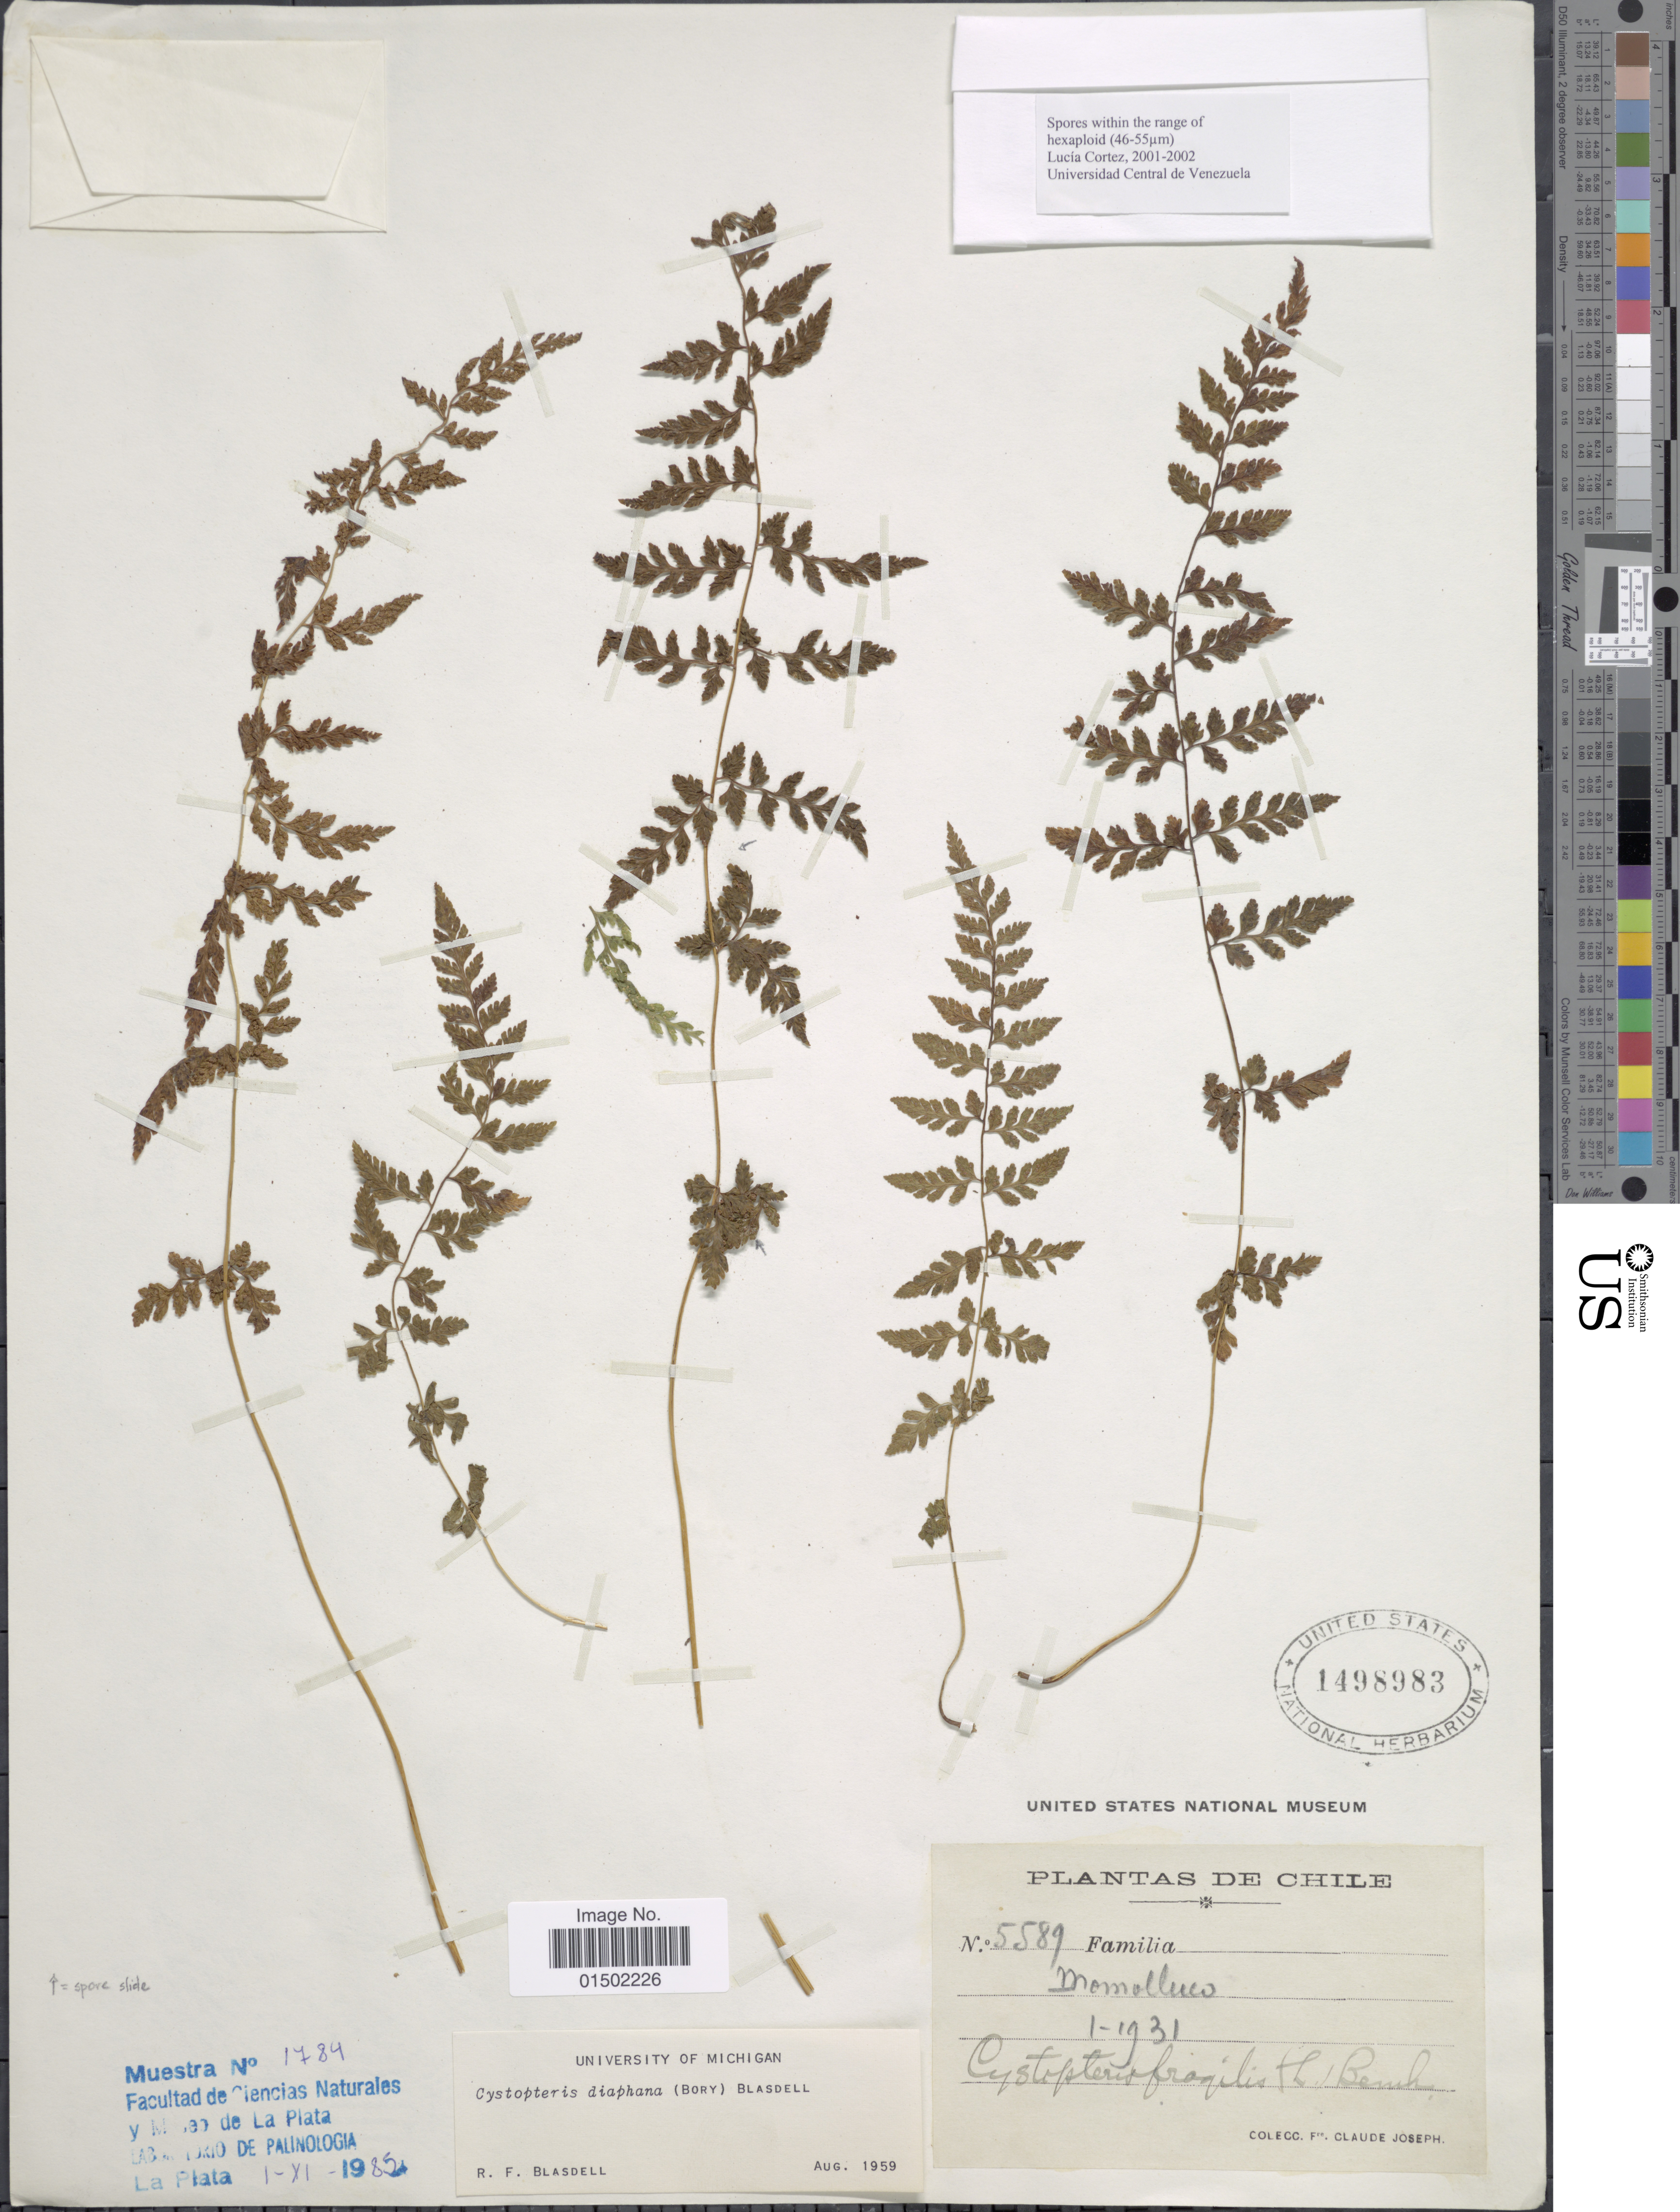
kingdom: Plantae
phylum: Tracheophyta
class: Polypodiopsida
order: Polypodiales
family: Cystopteridaceae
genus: Cystopteris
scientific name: Cystopteris diaphana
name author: (Bory) Blasdell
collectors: Frere Claude Joseph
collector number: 5589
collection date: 1931-01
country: Chile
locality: Momolluco.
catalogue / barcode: US 1498983